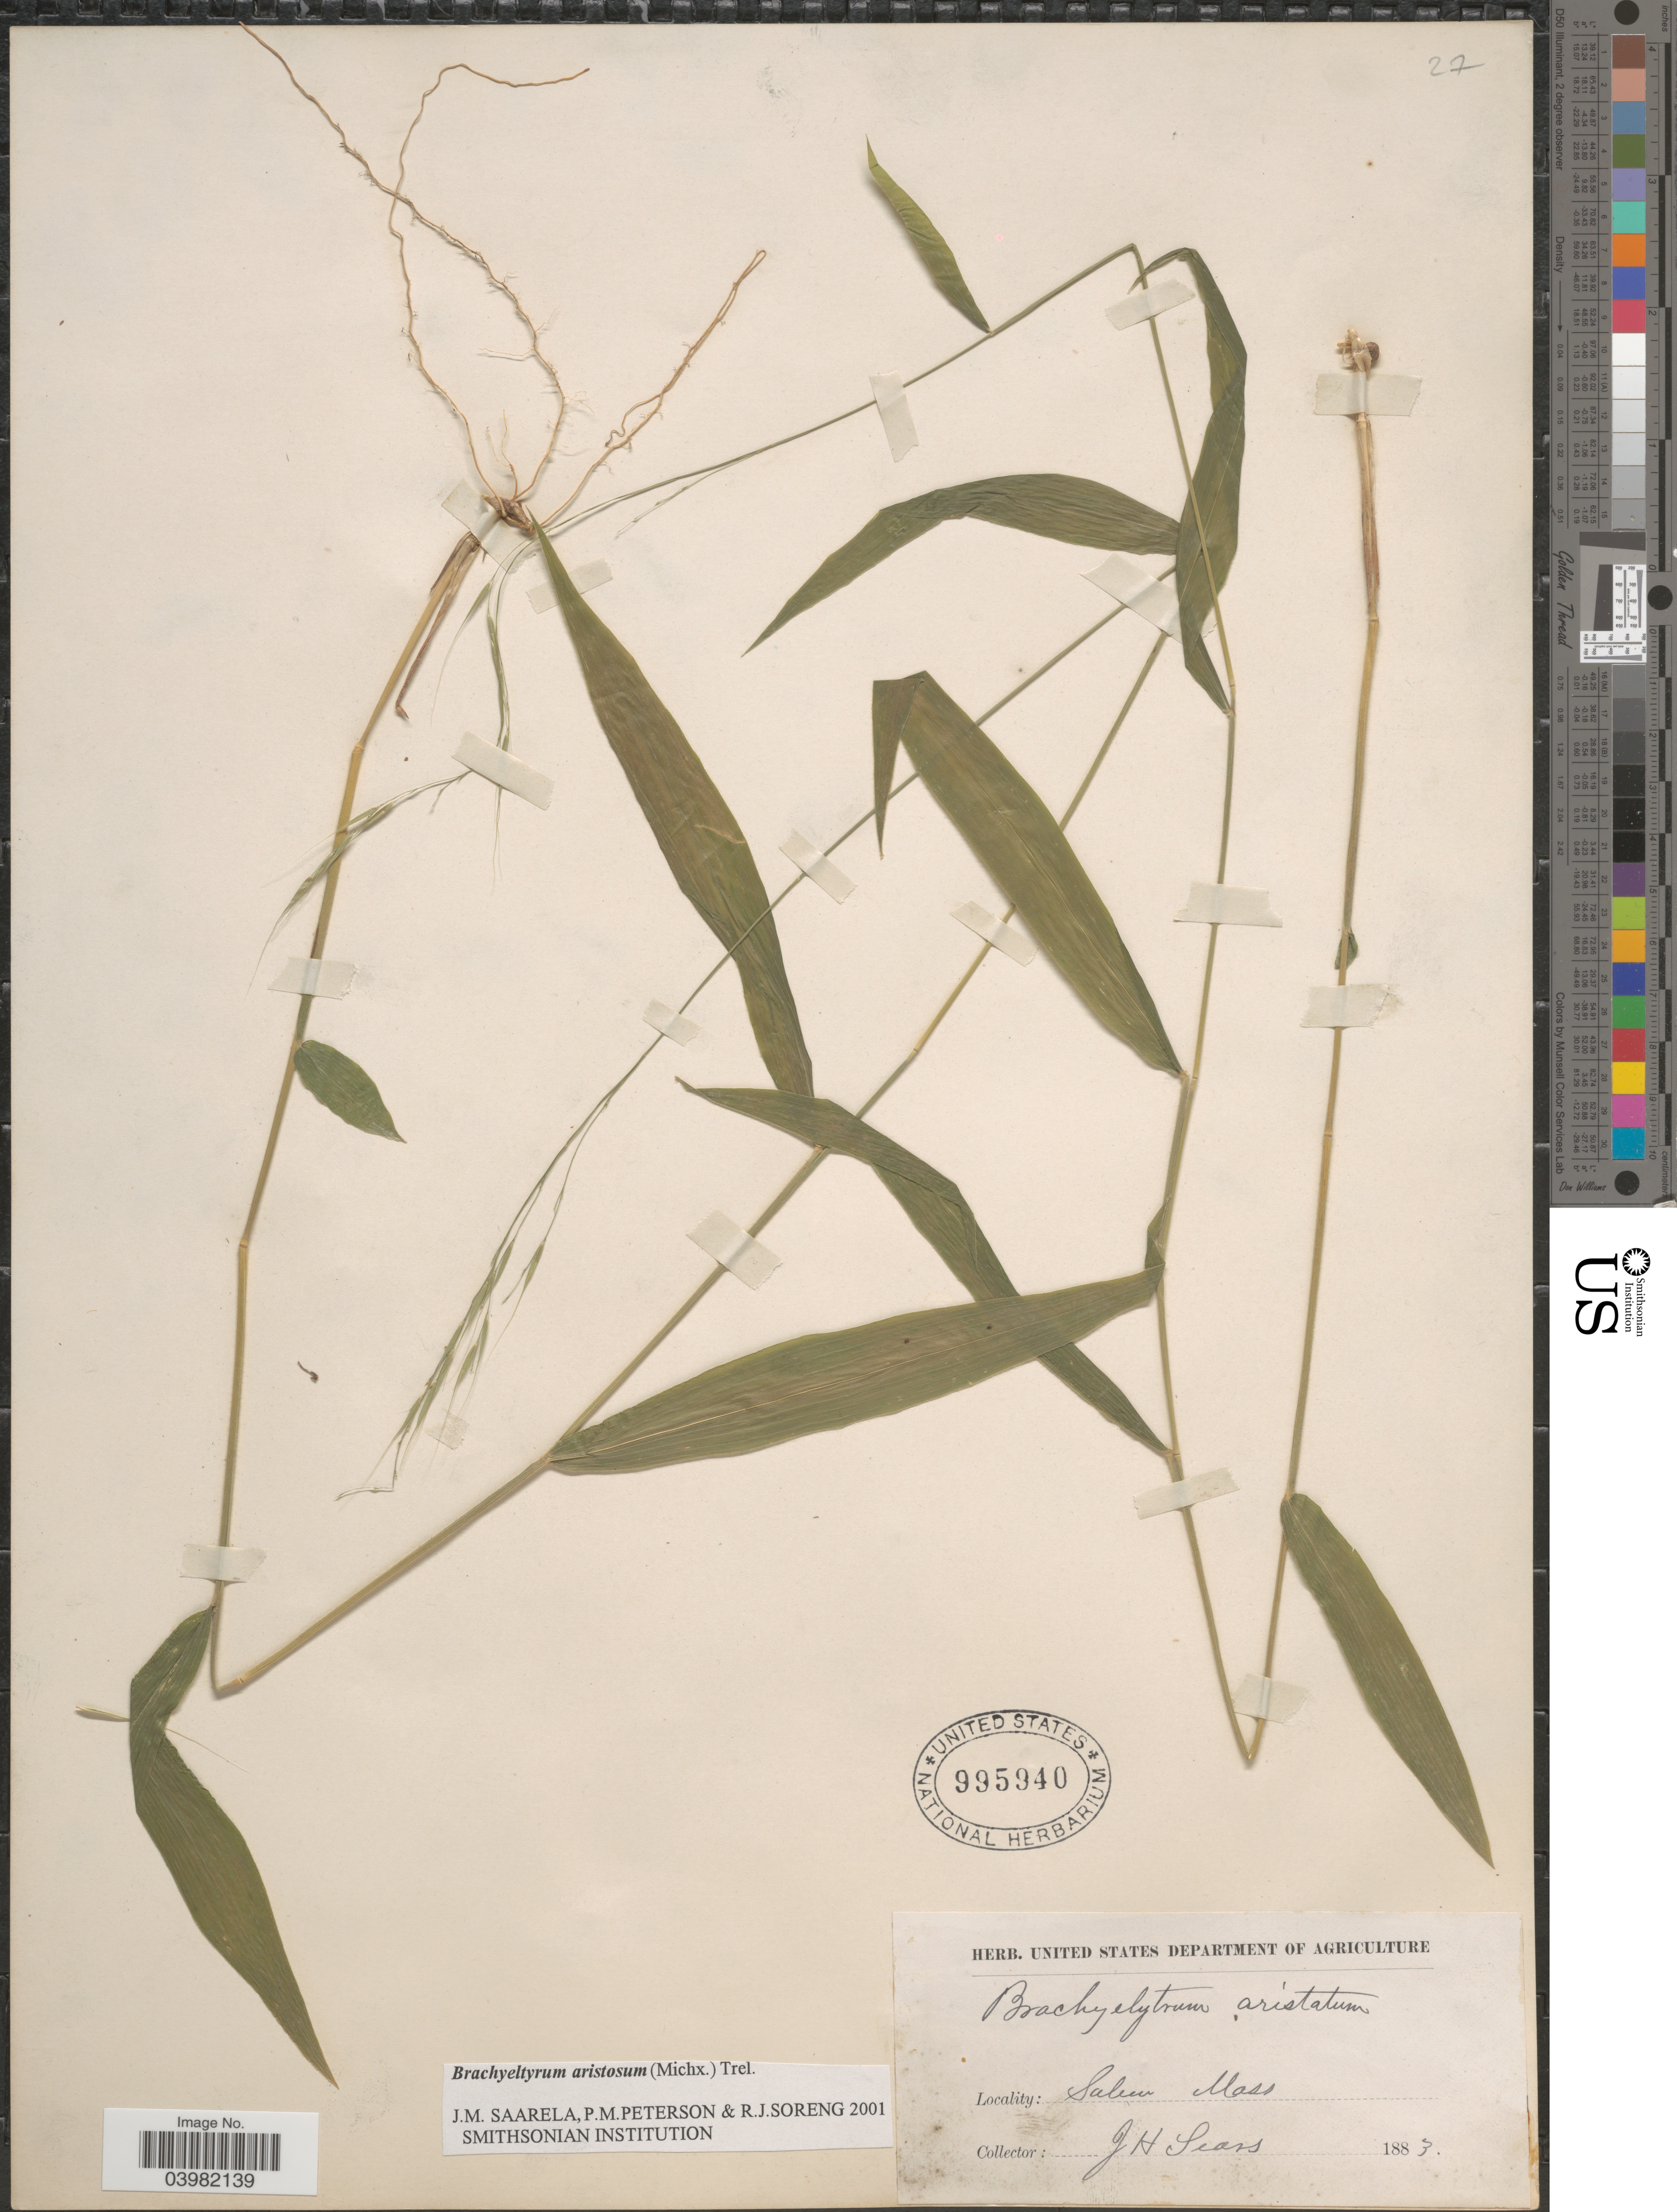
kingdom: Plantae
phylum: Tracheophyta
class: Liliopsida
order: Poales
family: Poaceae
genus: Brachyelytrum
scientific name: Brachyelytrum aristosum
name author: (Michx.) P. Beauv. ex Trel.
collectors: J. Sears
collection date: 1883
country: United States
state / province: Massachusetts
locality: Salem.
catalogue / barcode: US 995940